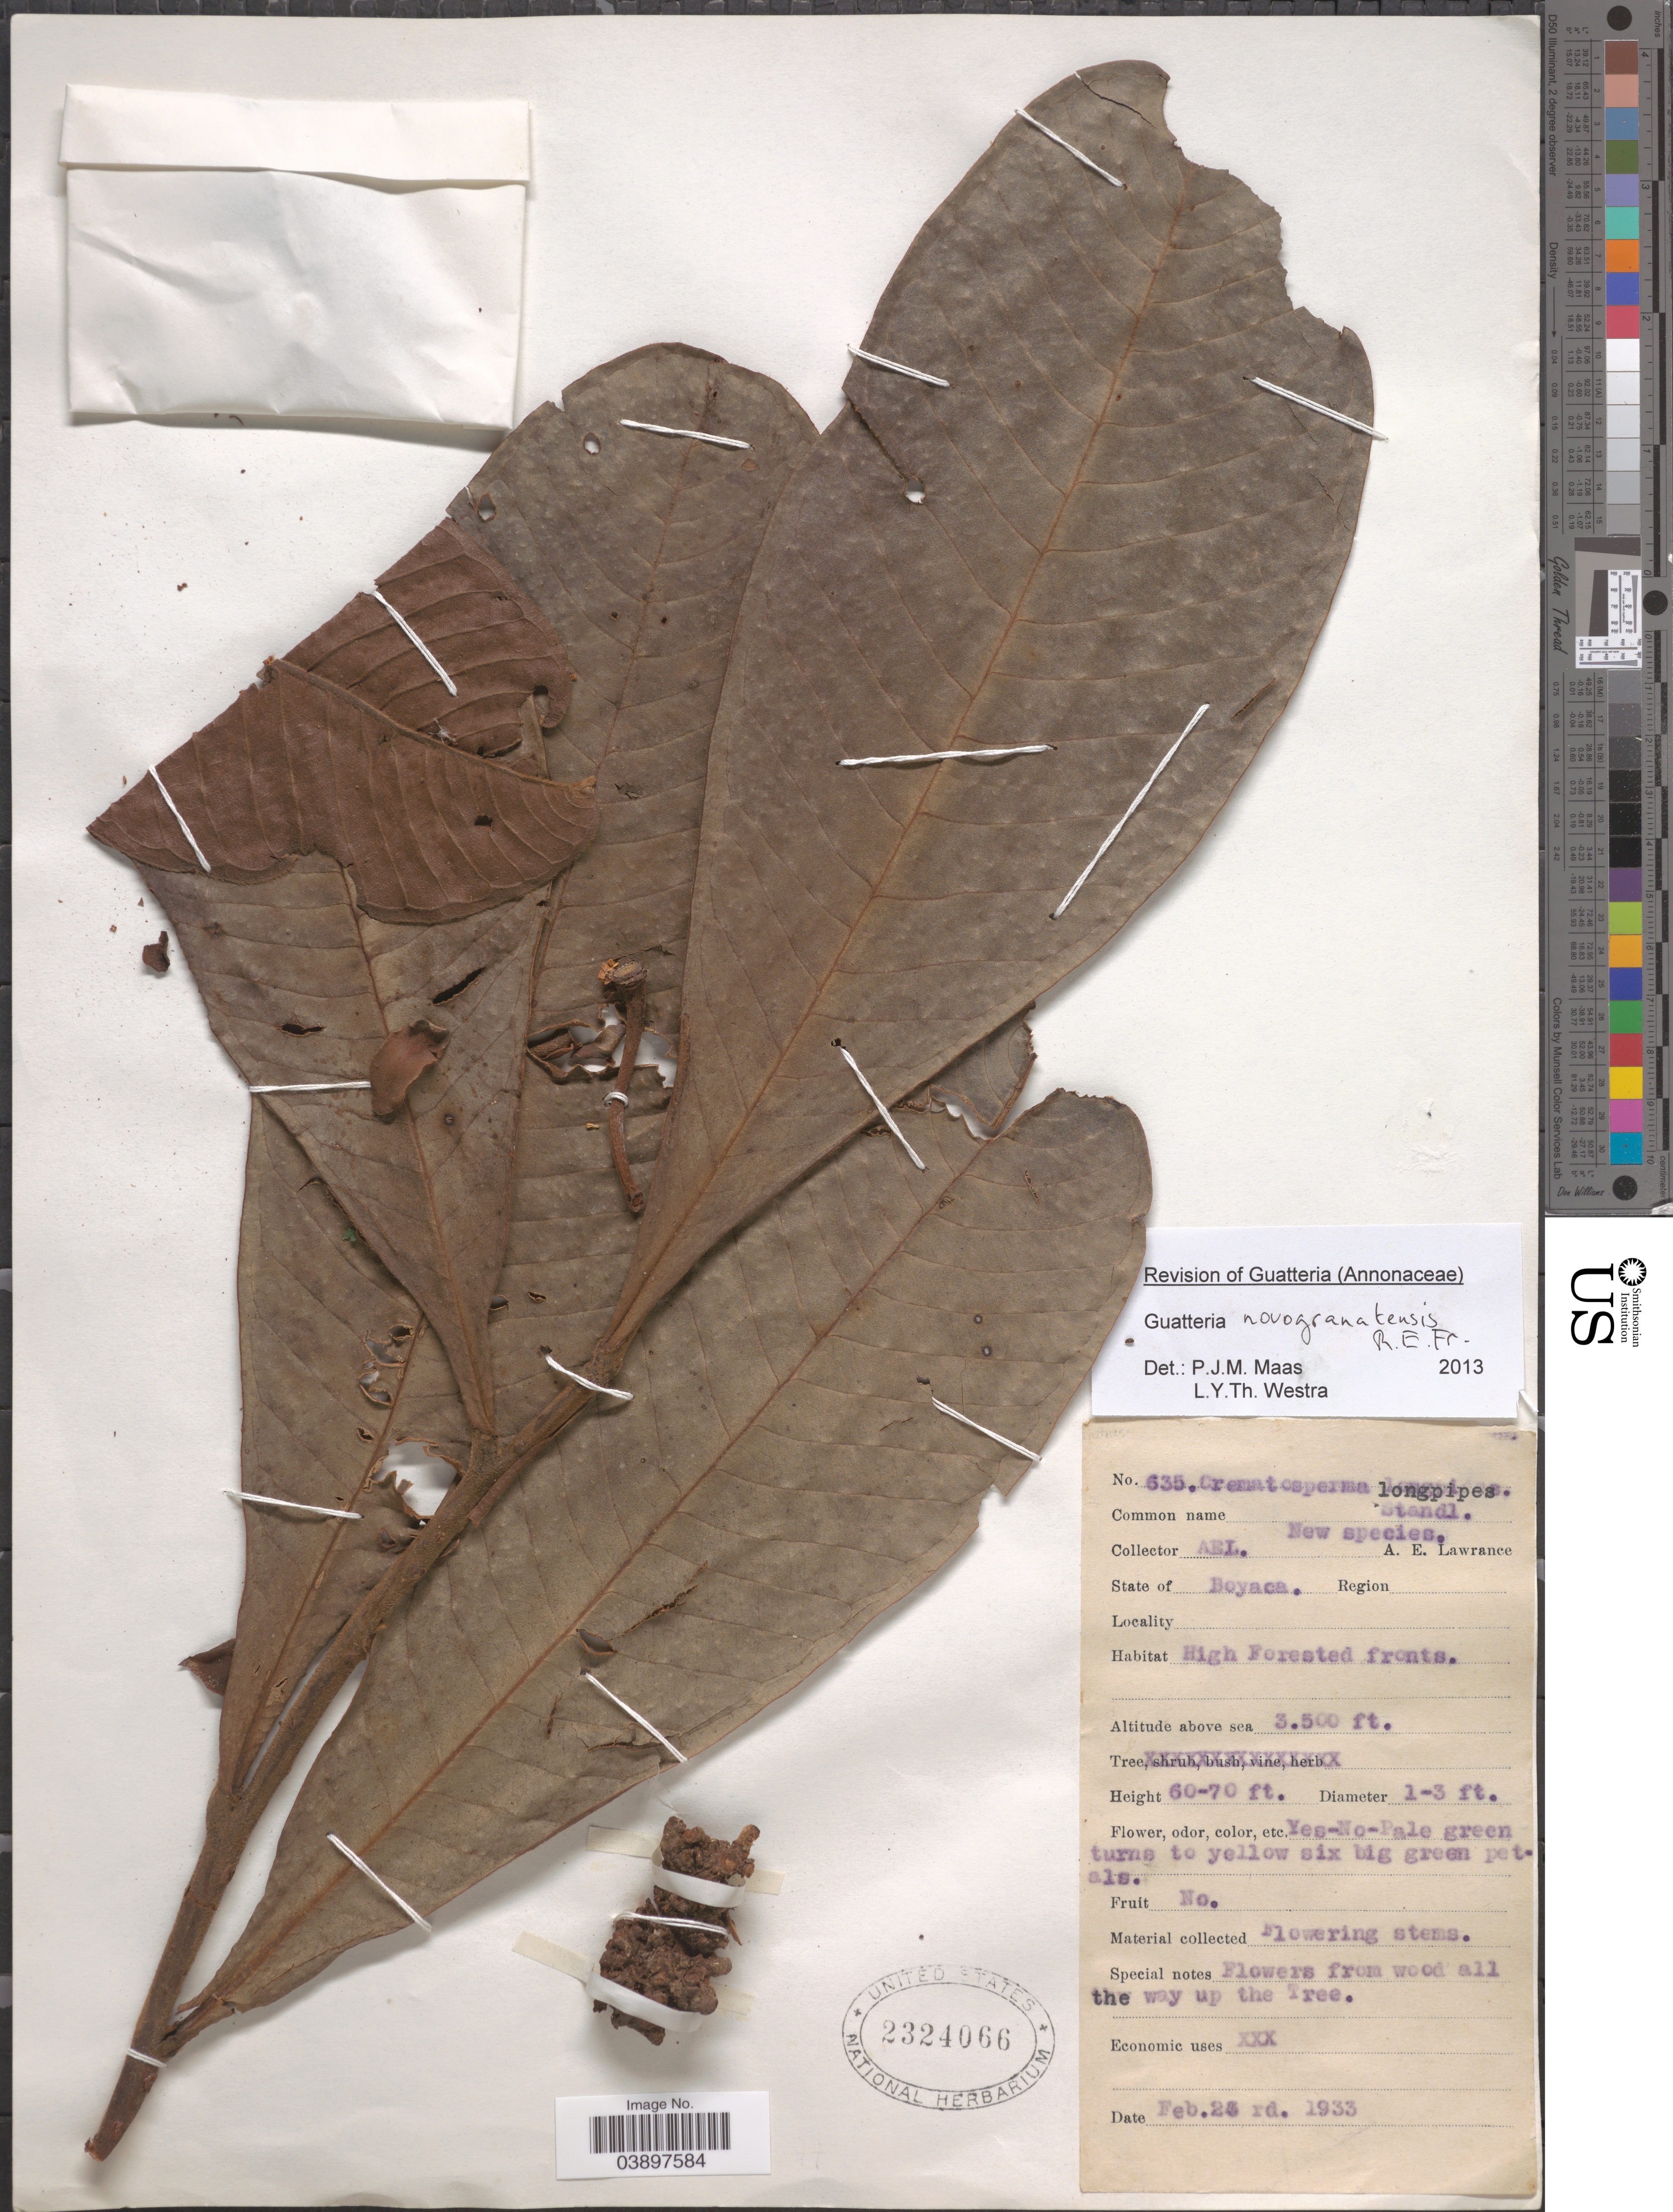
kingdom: Plantae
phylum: Tracheophyta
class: Magnoliopsida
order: Magnoliales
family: Annonaceae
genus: Guatteria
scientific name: Guatteria novogranatensis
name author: R.E. Fr.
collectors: A. Lawrance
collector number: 635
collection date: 1933-02-23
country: Colombia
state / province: Boyacá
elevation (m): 1067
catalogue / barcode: US 2324066